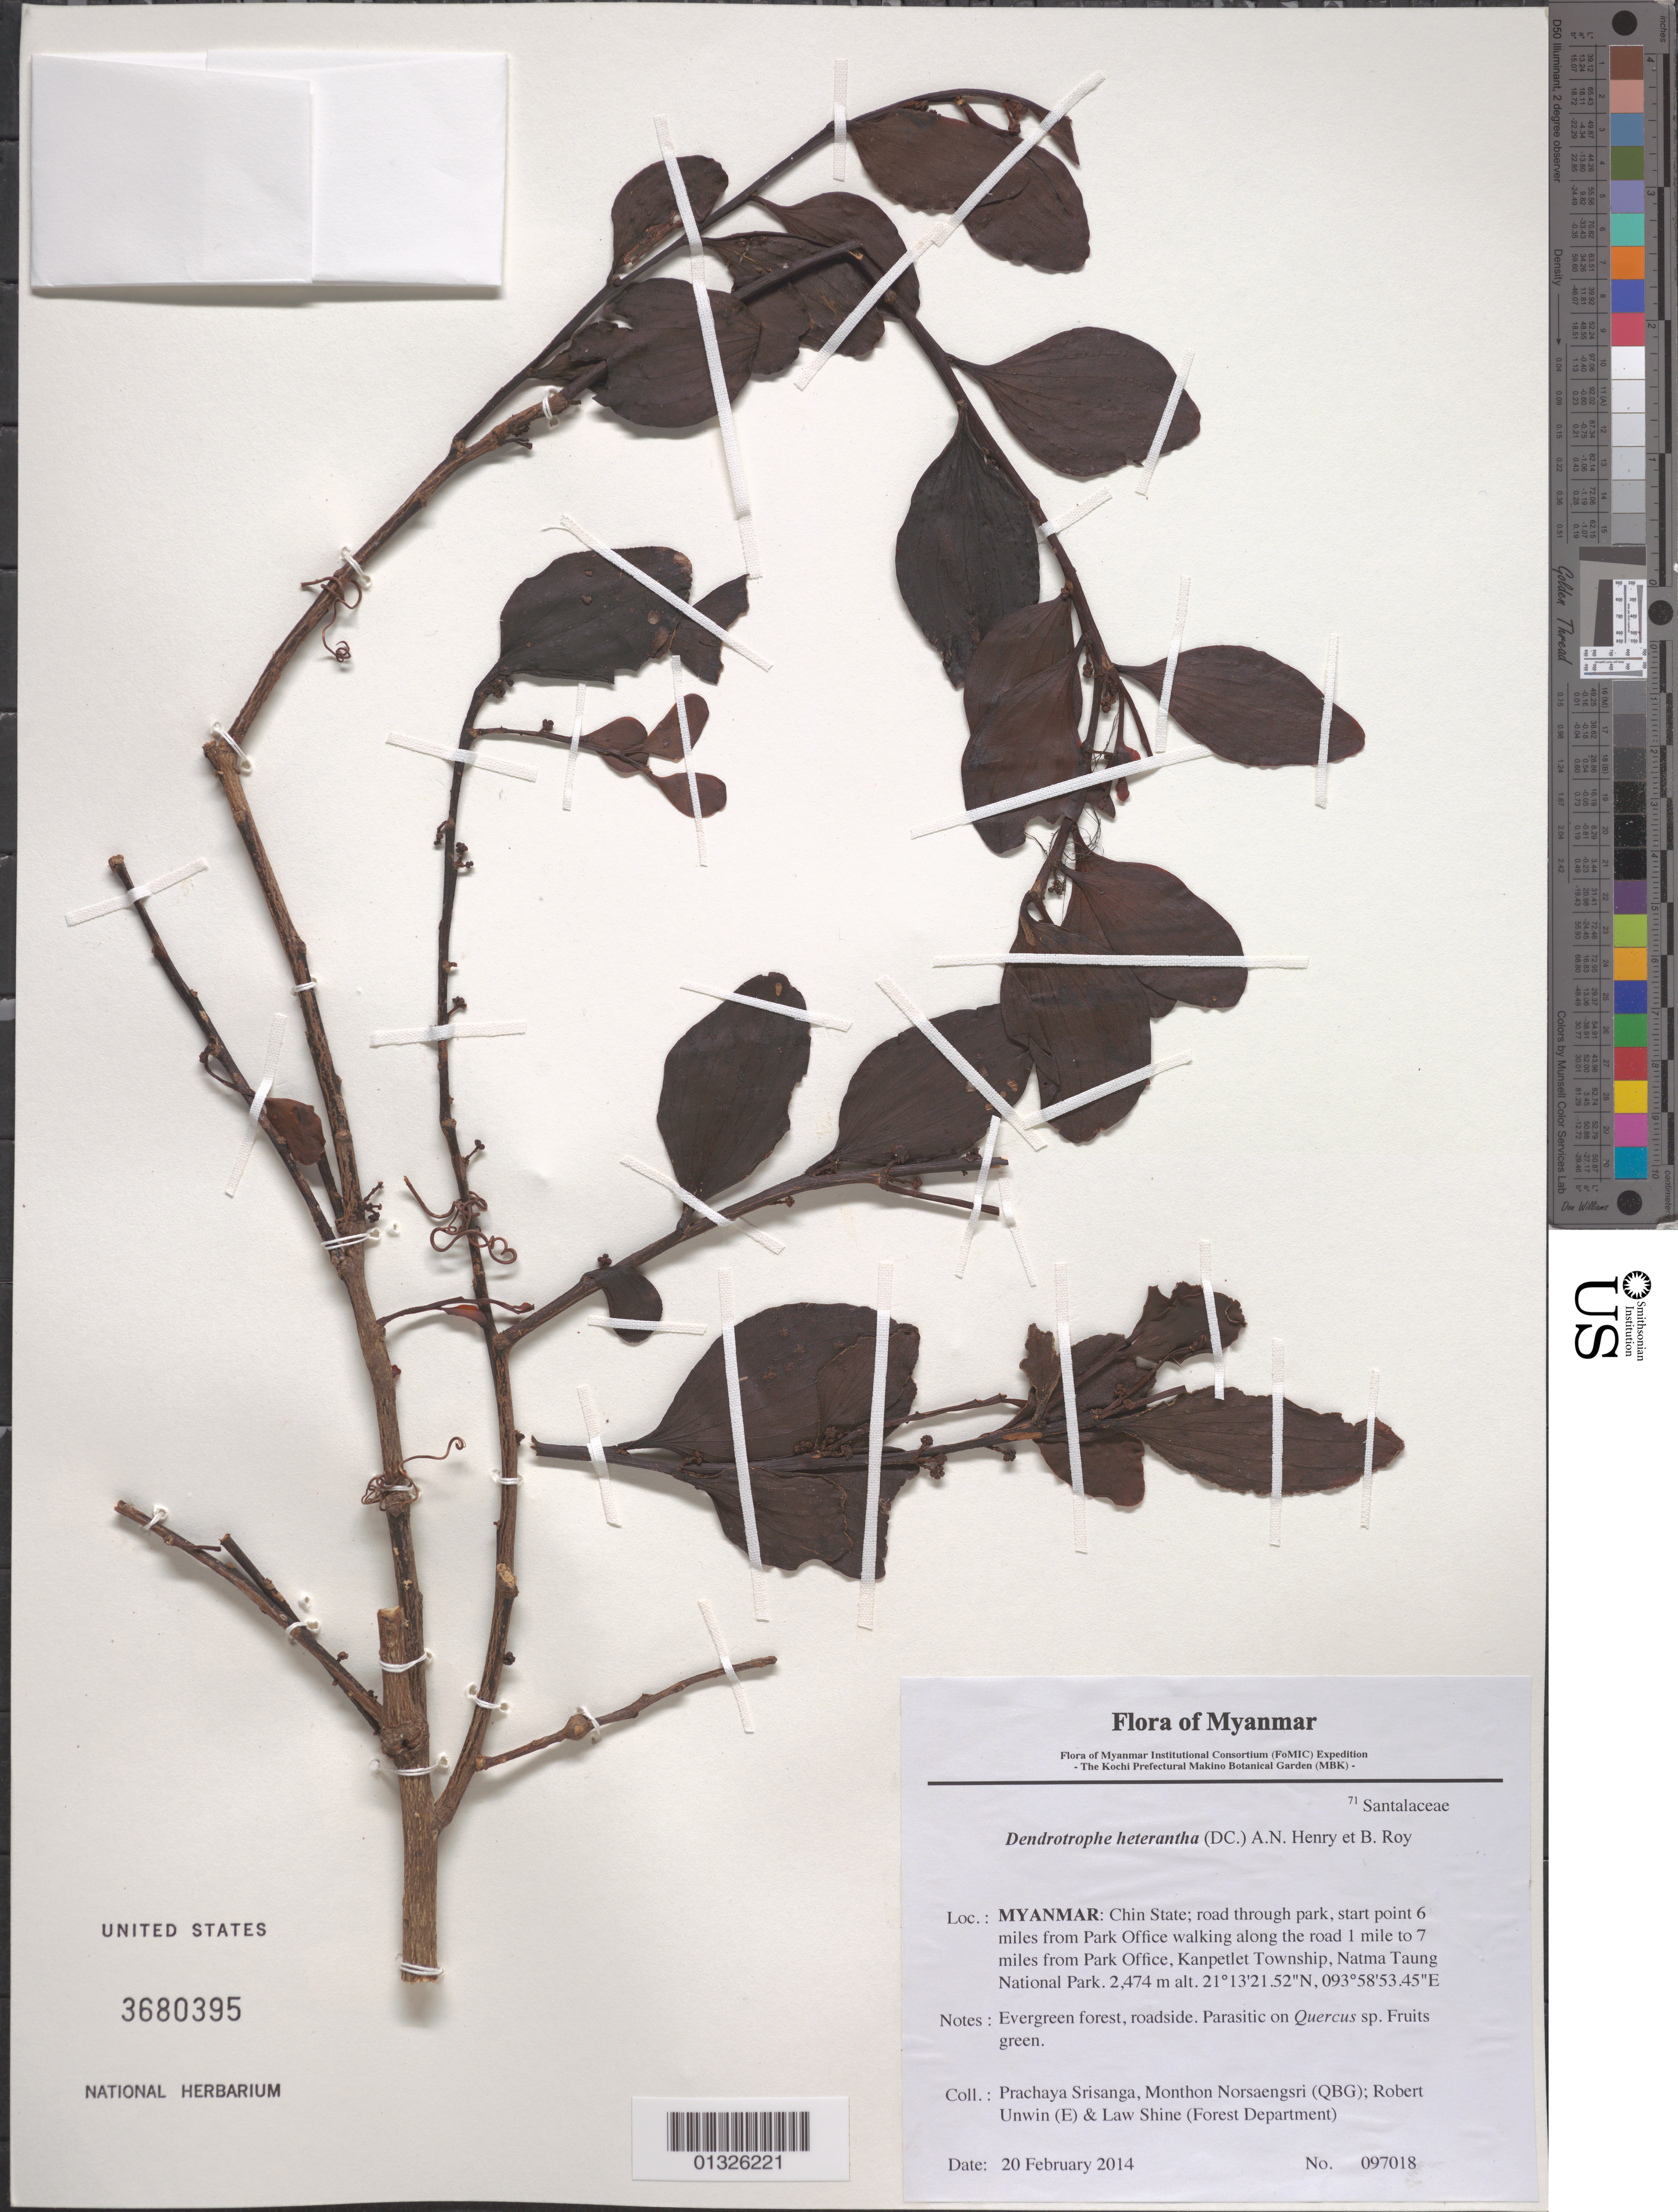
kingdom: Plantae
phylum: Tracheophyta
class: Magnoliopsida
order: Santalales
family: Amphorogynaceae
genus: Dendrotrophe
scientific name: Dendrotrophe heterantha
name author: (DC.) A. N. Henry & B. Roy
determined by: Fujikawa, Kazumi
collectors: P. Srisanga, M. Norsaengsri, R. Unwin & L. Shine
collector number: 97018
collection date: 2014-02-20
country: Myanmar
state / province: Chin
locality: Road through park, start point 6 miles from Park Office walking along the road 1 mile to 7 miles from Park Office, Kanpetlet Township, Natma Taung National Park.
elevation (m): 2474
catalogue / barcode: US 3680395